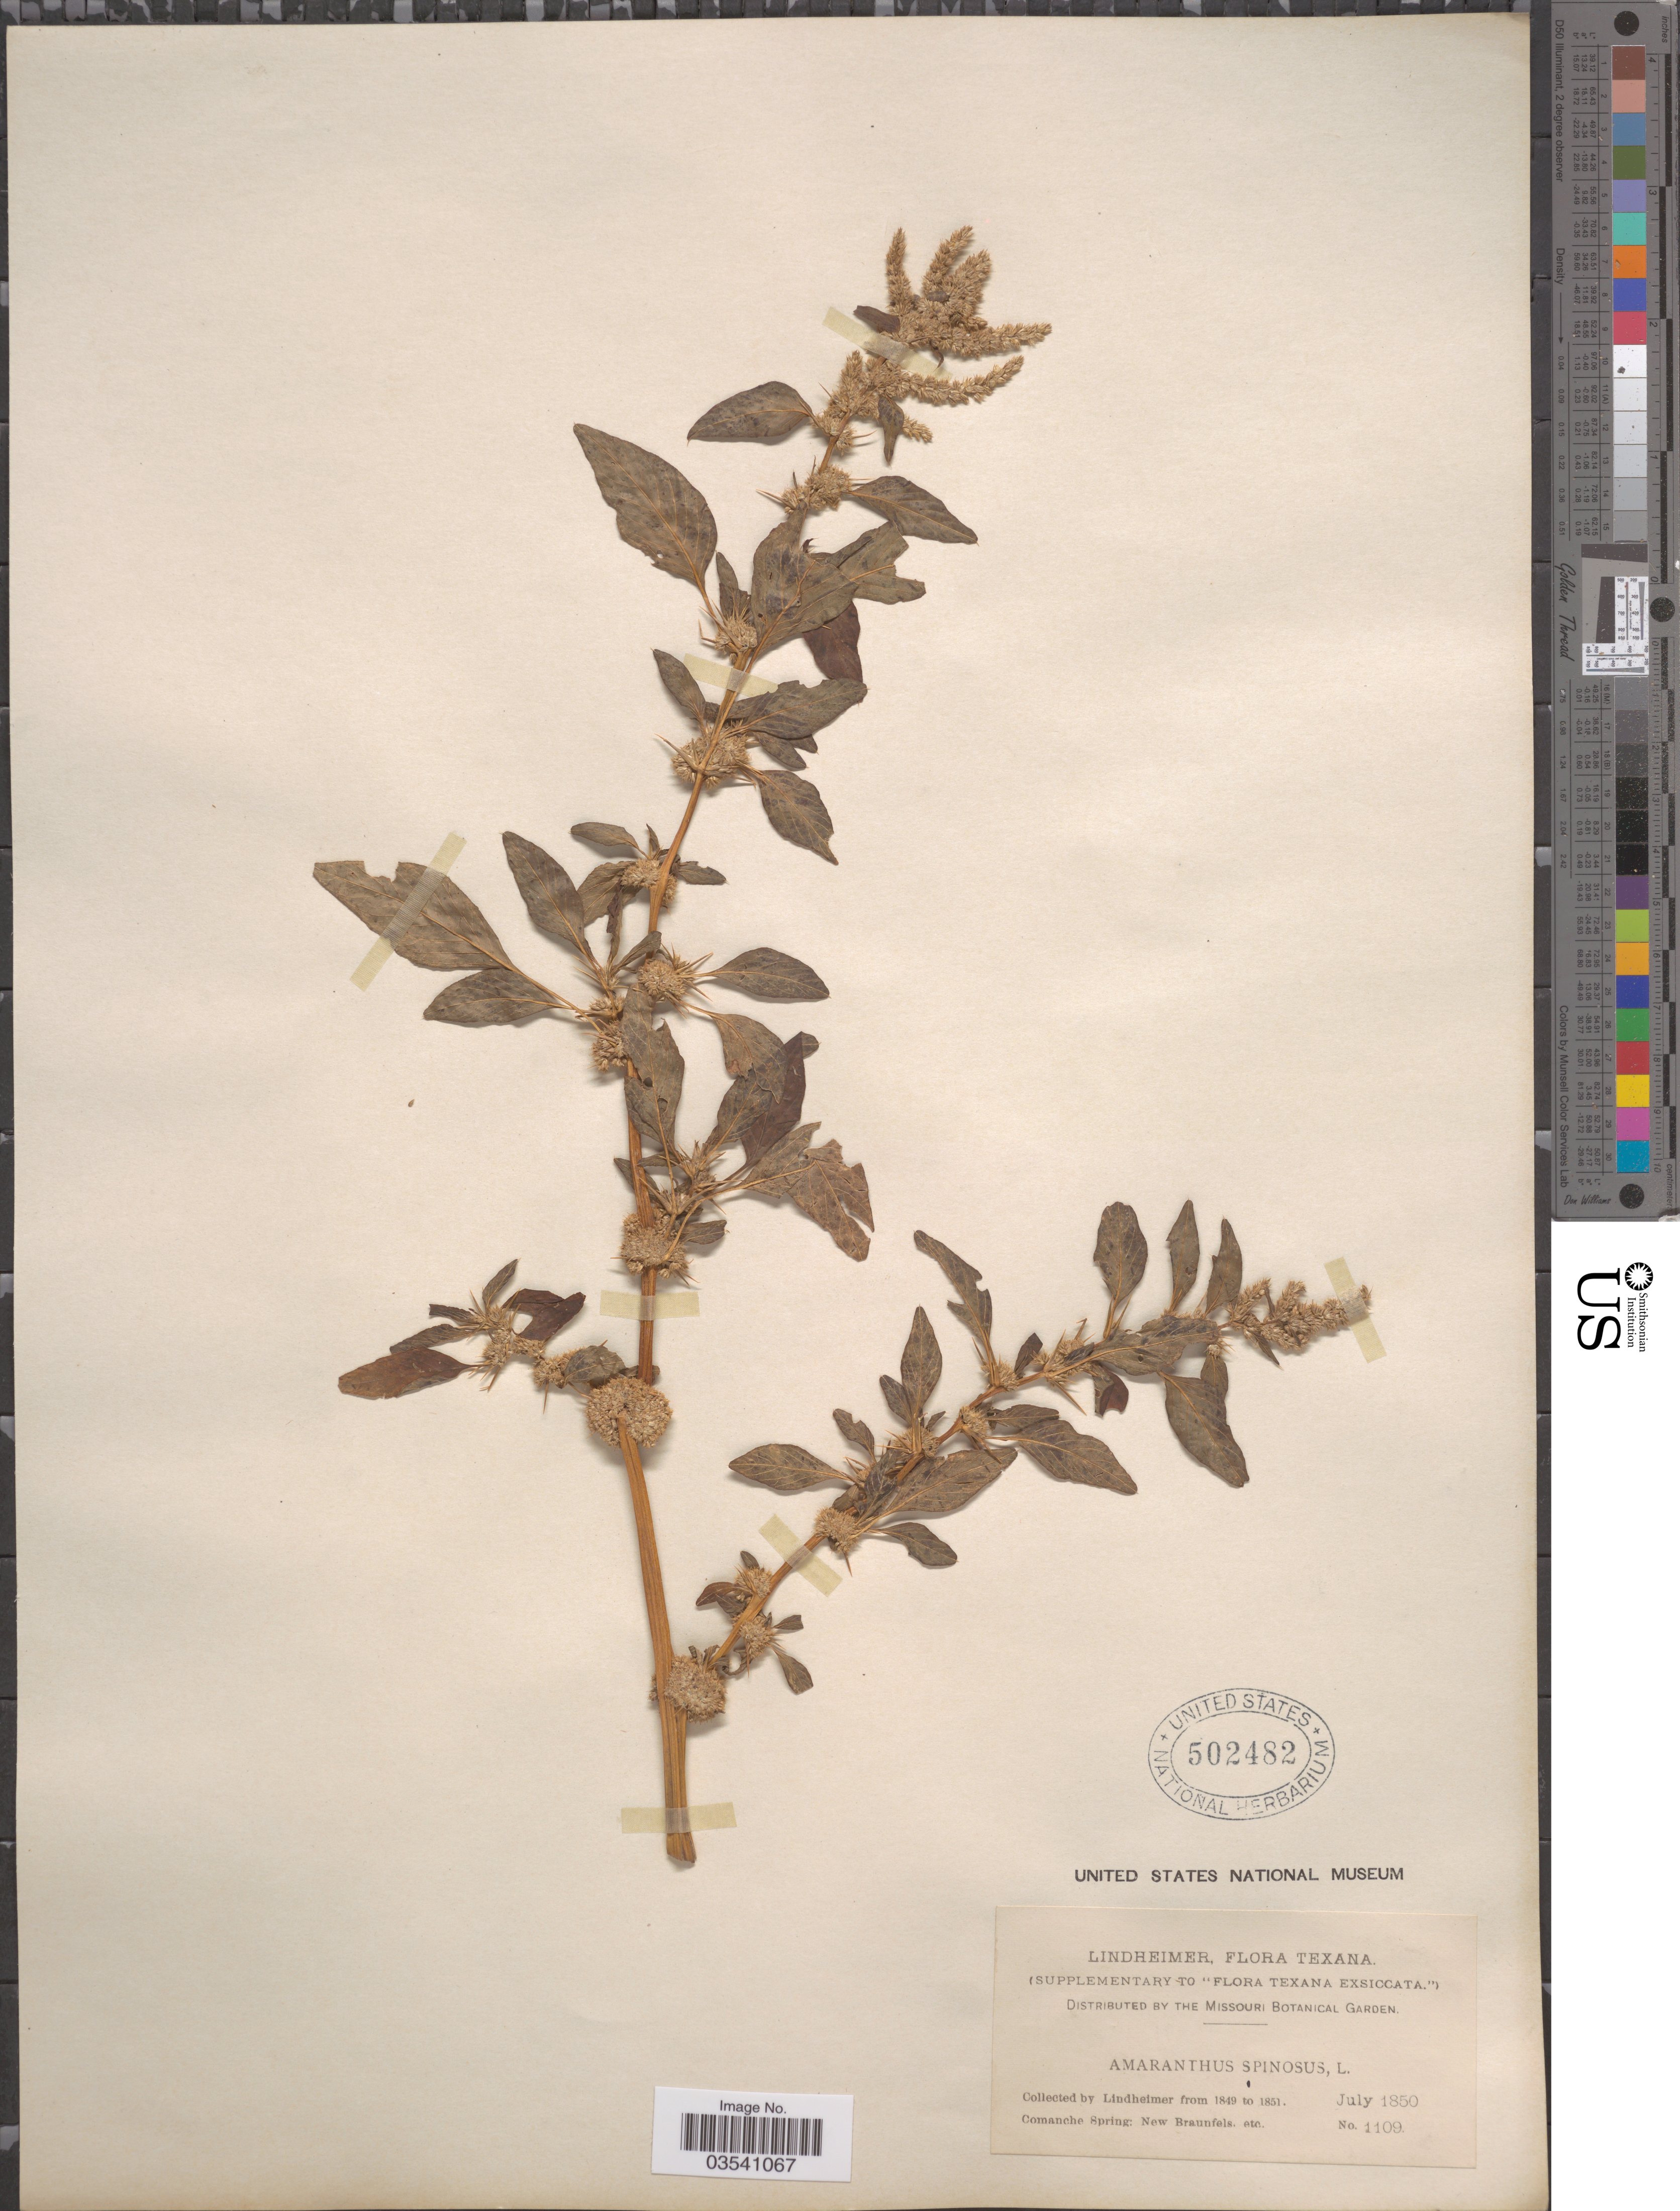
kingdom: Plantae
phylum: Tracheophyta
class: Magnoliopsida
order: Caryophyllales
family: Amaranthaceae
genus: Amaranthus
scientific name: Amaranthus spinosus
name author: L.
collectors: -. Lindheimer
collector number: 1109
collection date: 1850-07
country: United States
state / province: Texas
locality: Comanche Spring: New Braunfels. etc.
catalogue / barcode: US 502482